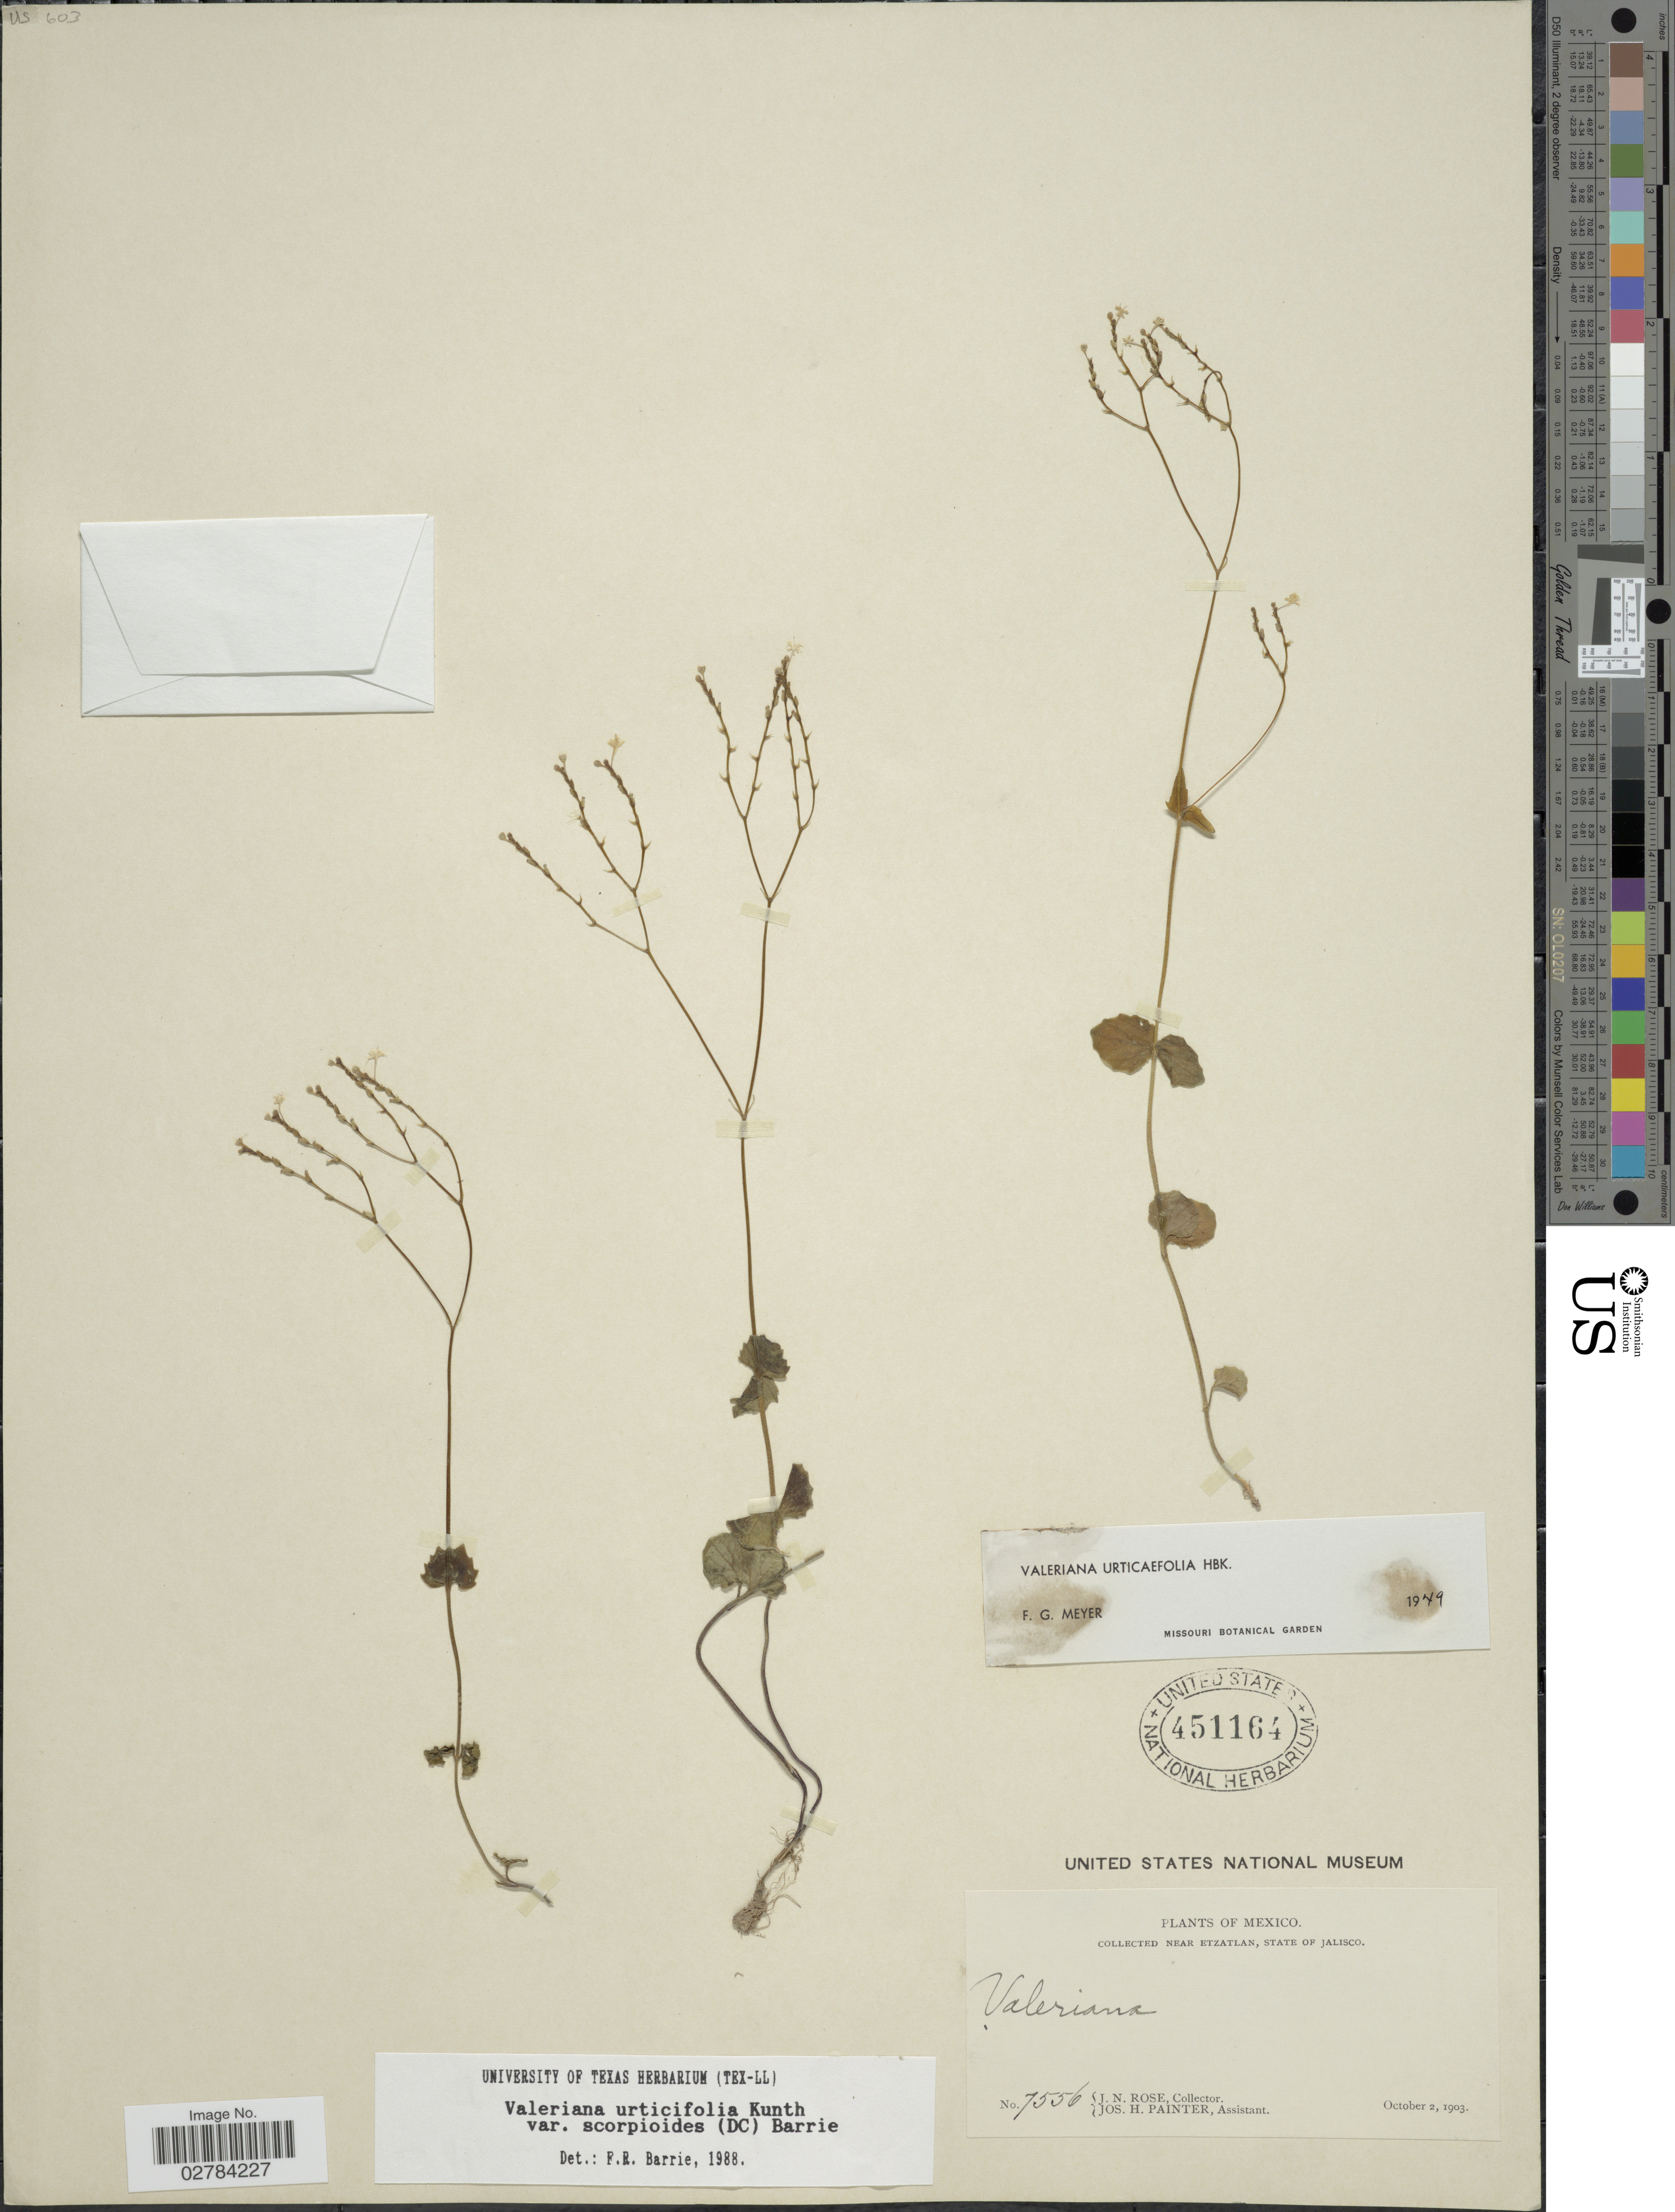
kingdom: Plantae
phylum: Tracheophyta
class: Magnoliopsida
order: Dipsacales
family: Caprifoliaceae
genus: Valeriana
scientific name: Valeriana urticifolia var. scorpioides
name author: (DC.) Barrie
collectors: J. N. Rose & J. H. Painter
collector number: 7556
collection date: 1903-10-02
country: Mexico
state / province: Jalisco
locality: Near Etzatlan.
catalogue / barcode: US 451164